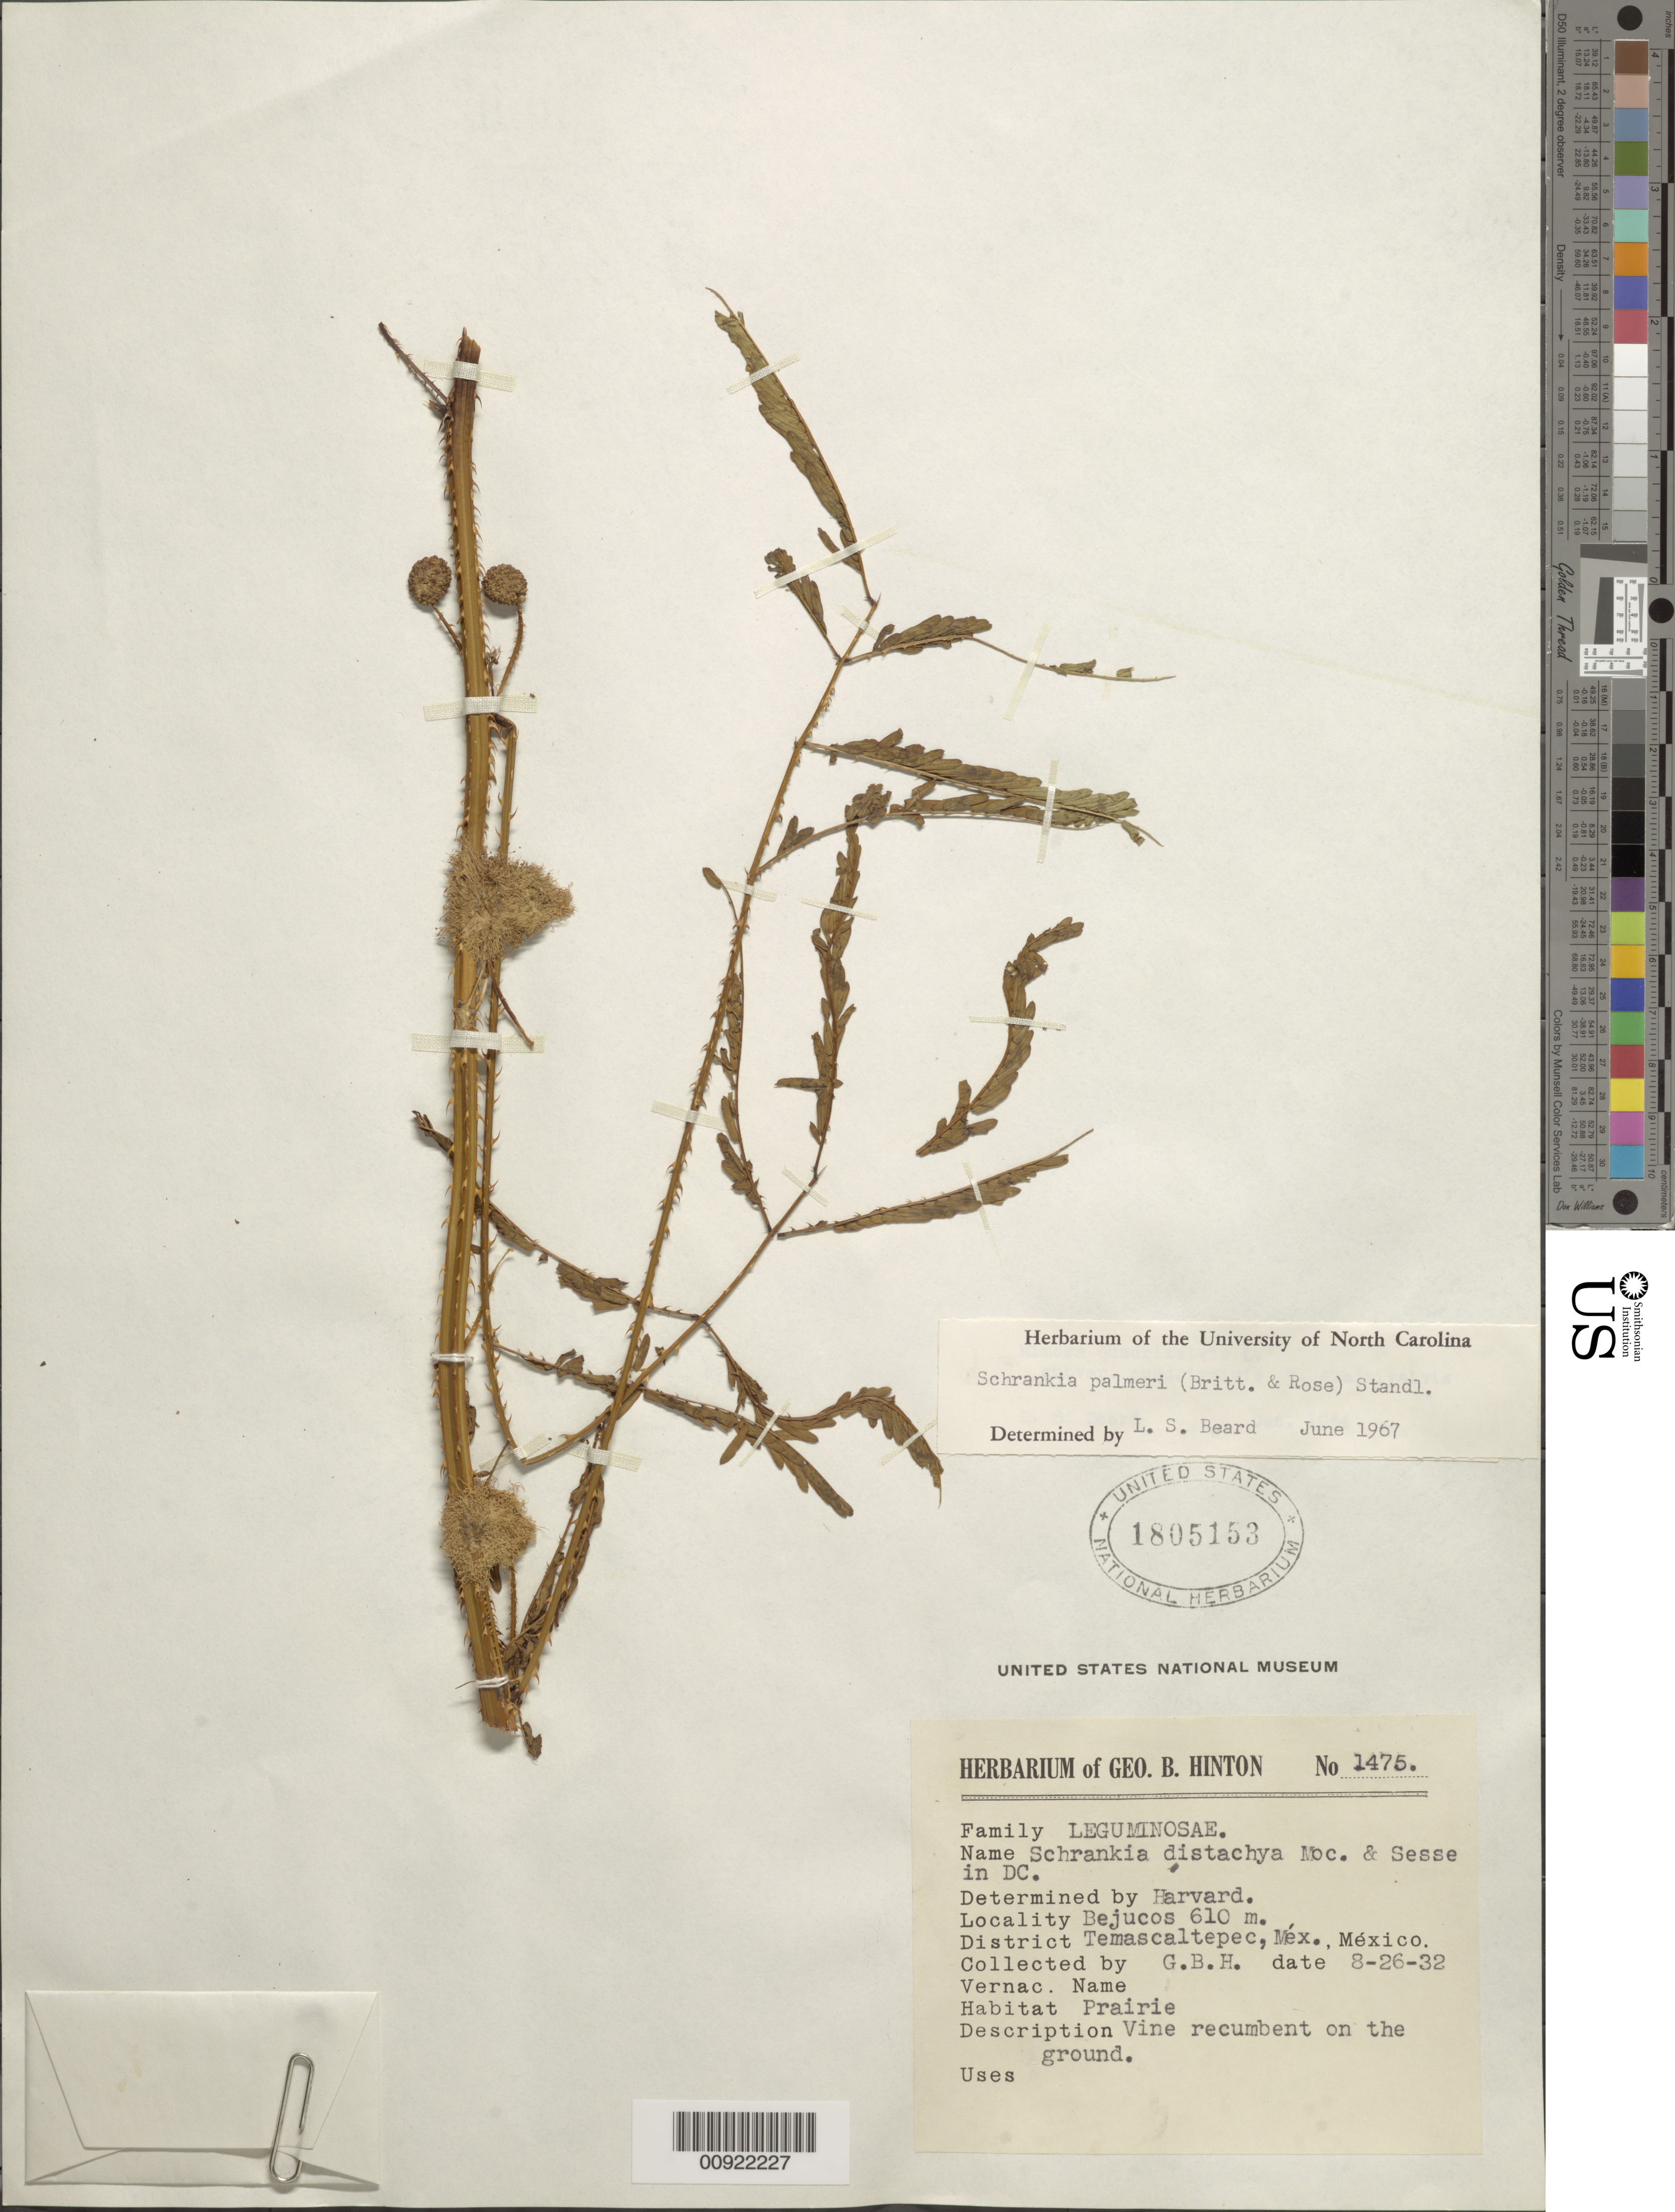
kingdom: Plantae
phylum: Tracheophyta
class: Magnoliopsida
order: Fabales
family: Fabaceae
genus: Mimosa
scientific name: Mimosa palmeri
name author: Rose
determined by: Strong, M. T., (US), Smithsonian Institution - National Museum of Natural History (UNITED STATES)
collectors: G. B. Hinton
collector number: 1475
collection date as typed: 26 Aug 1932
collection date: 1932-08-26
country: Mexico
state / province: México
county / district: Temascaltepec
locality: Bejucos, District of Temascaltepec, State of Mexico.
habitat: Prairie. Vine recumbent on the ground.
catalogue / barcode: US 1805153